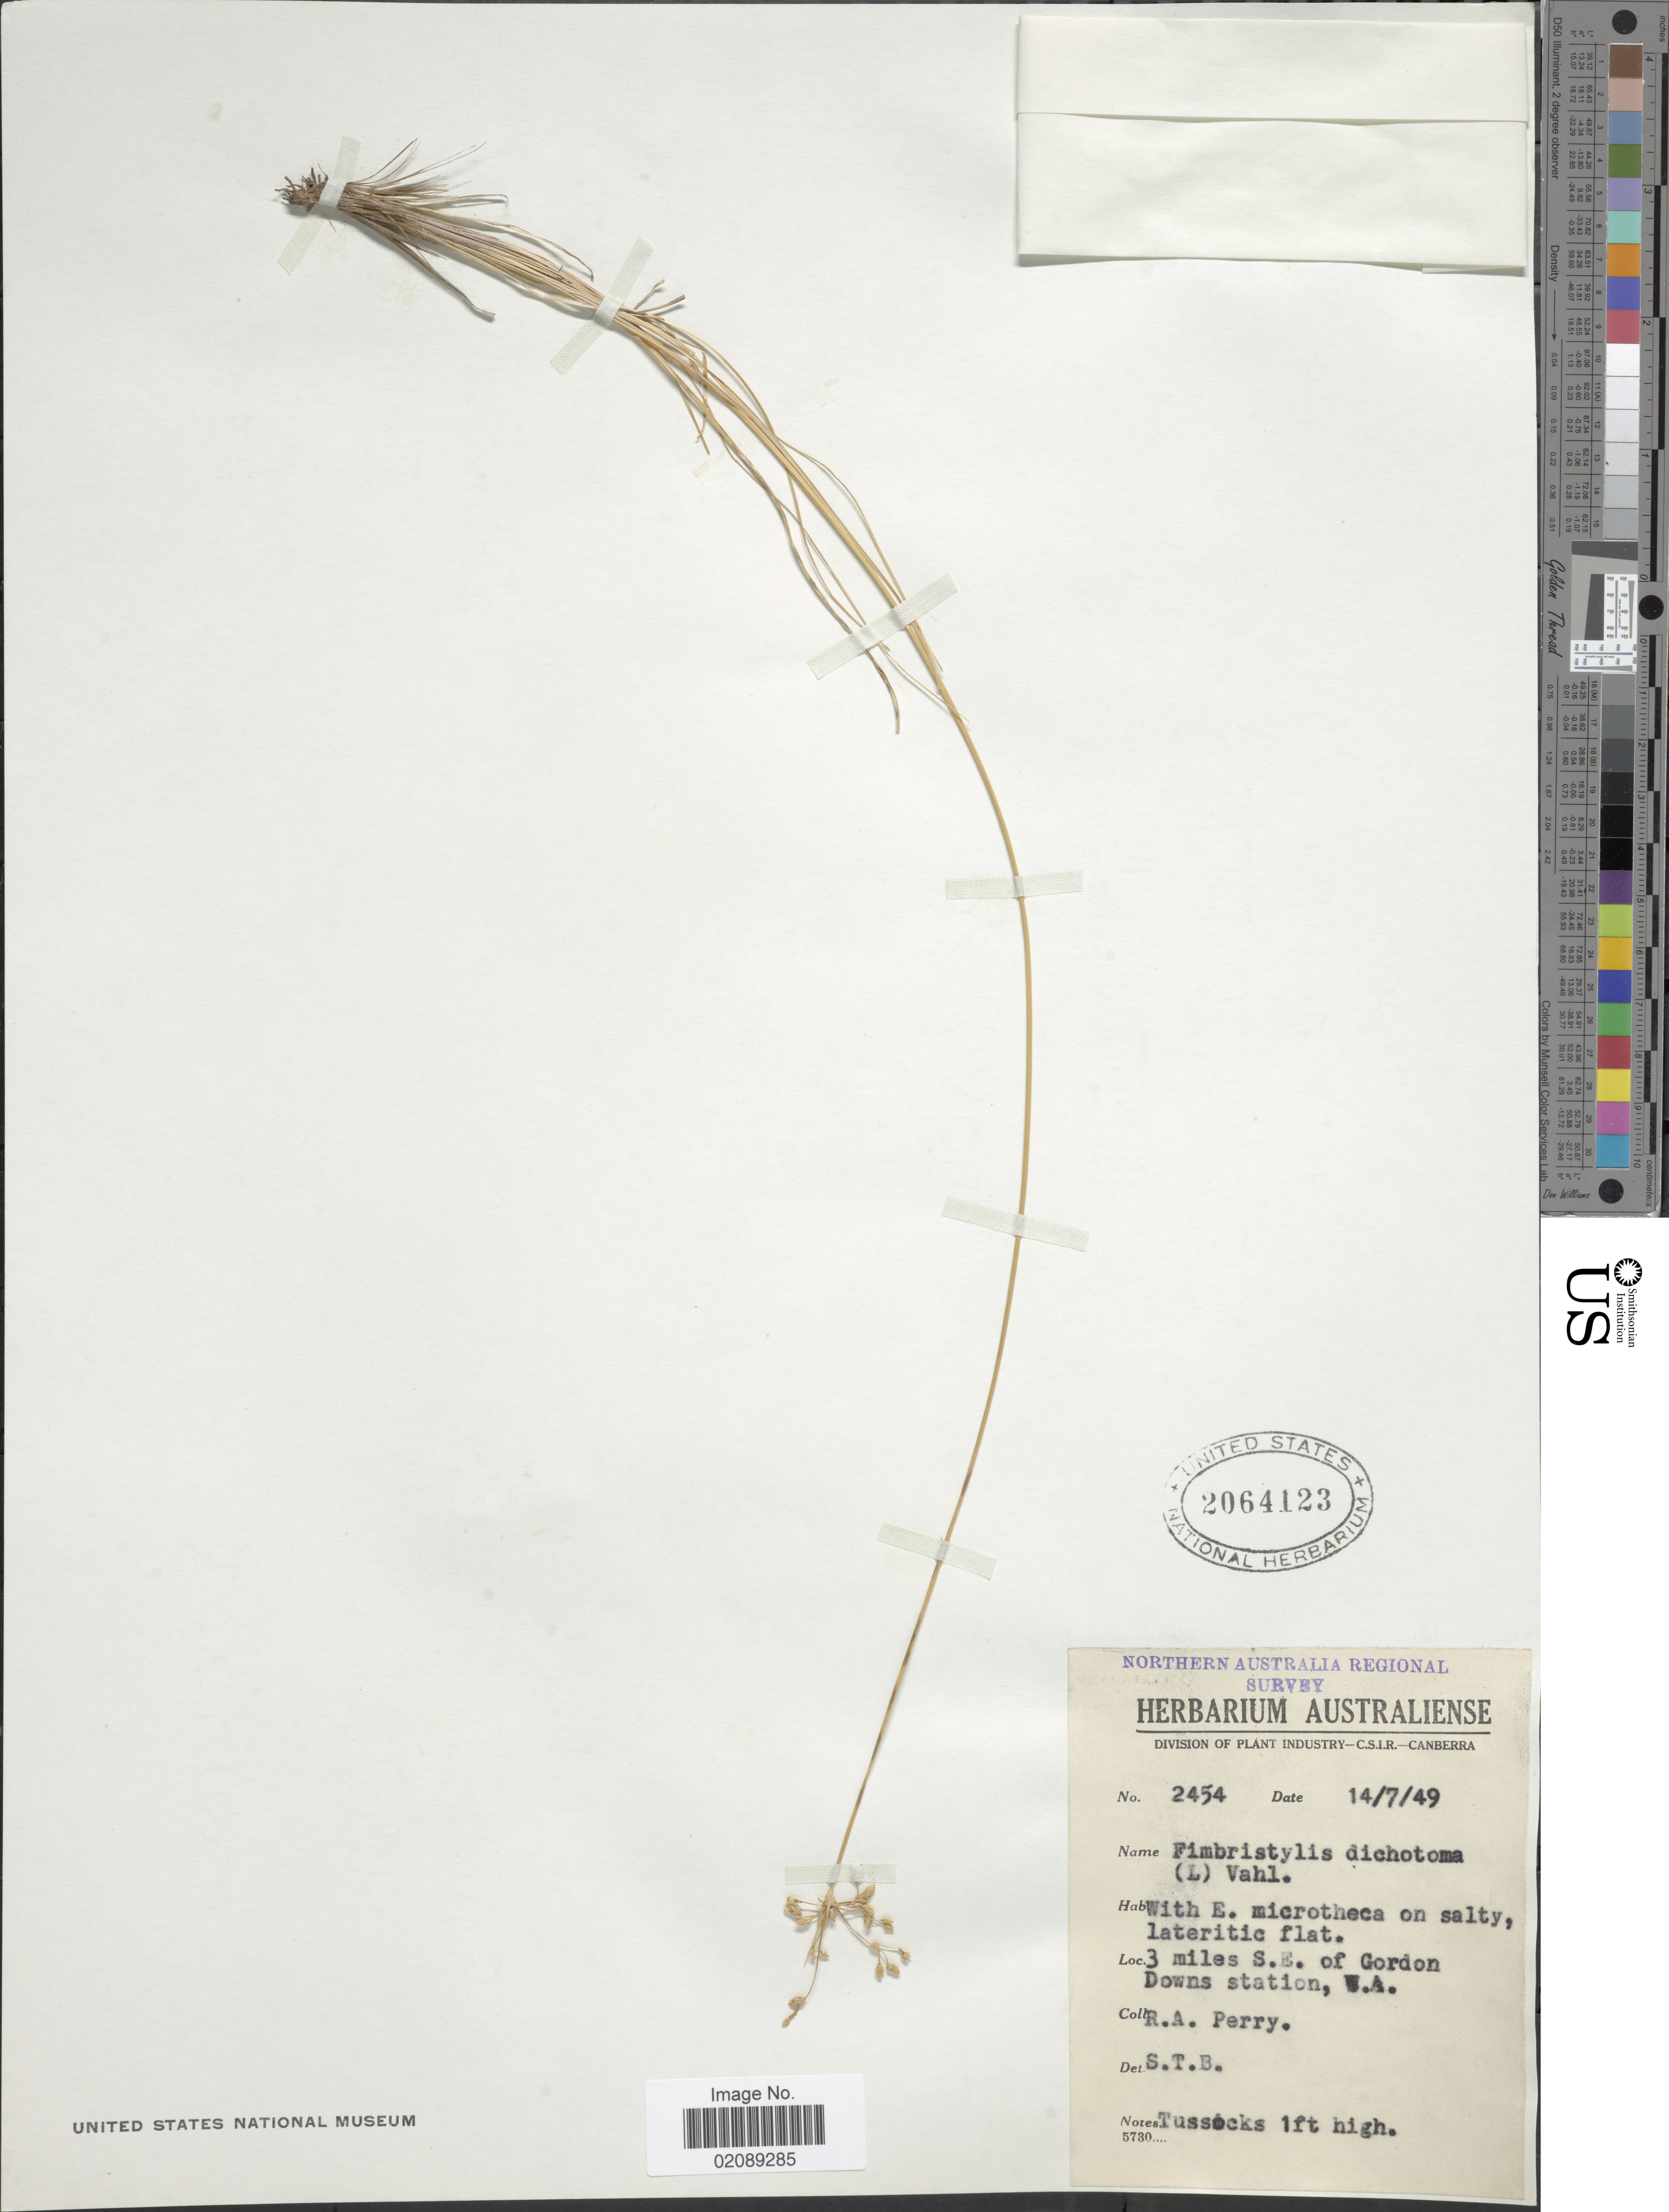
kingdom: Plantae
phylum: Tracheophyta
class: Liliopsida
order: Poales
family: Cyperaceae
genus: Fimbristylis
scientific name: Fimbristylis dichotoma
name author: (L.) Vahl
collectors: Perry, R. A.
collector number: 2454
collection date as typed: Transcribed d/m/y: 14/7/49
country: Australia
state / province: Western Australia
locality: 3 miles S.E. of Gordon Downs Station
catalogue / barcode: US 2064123